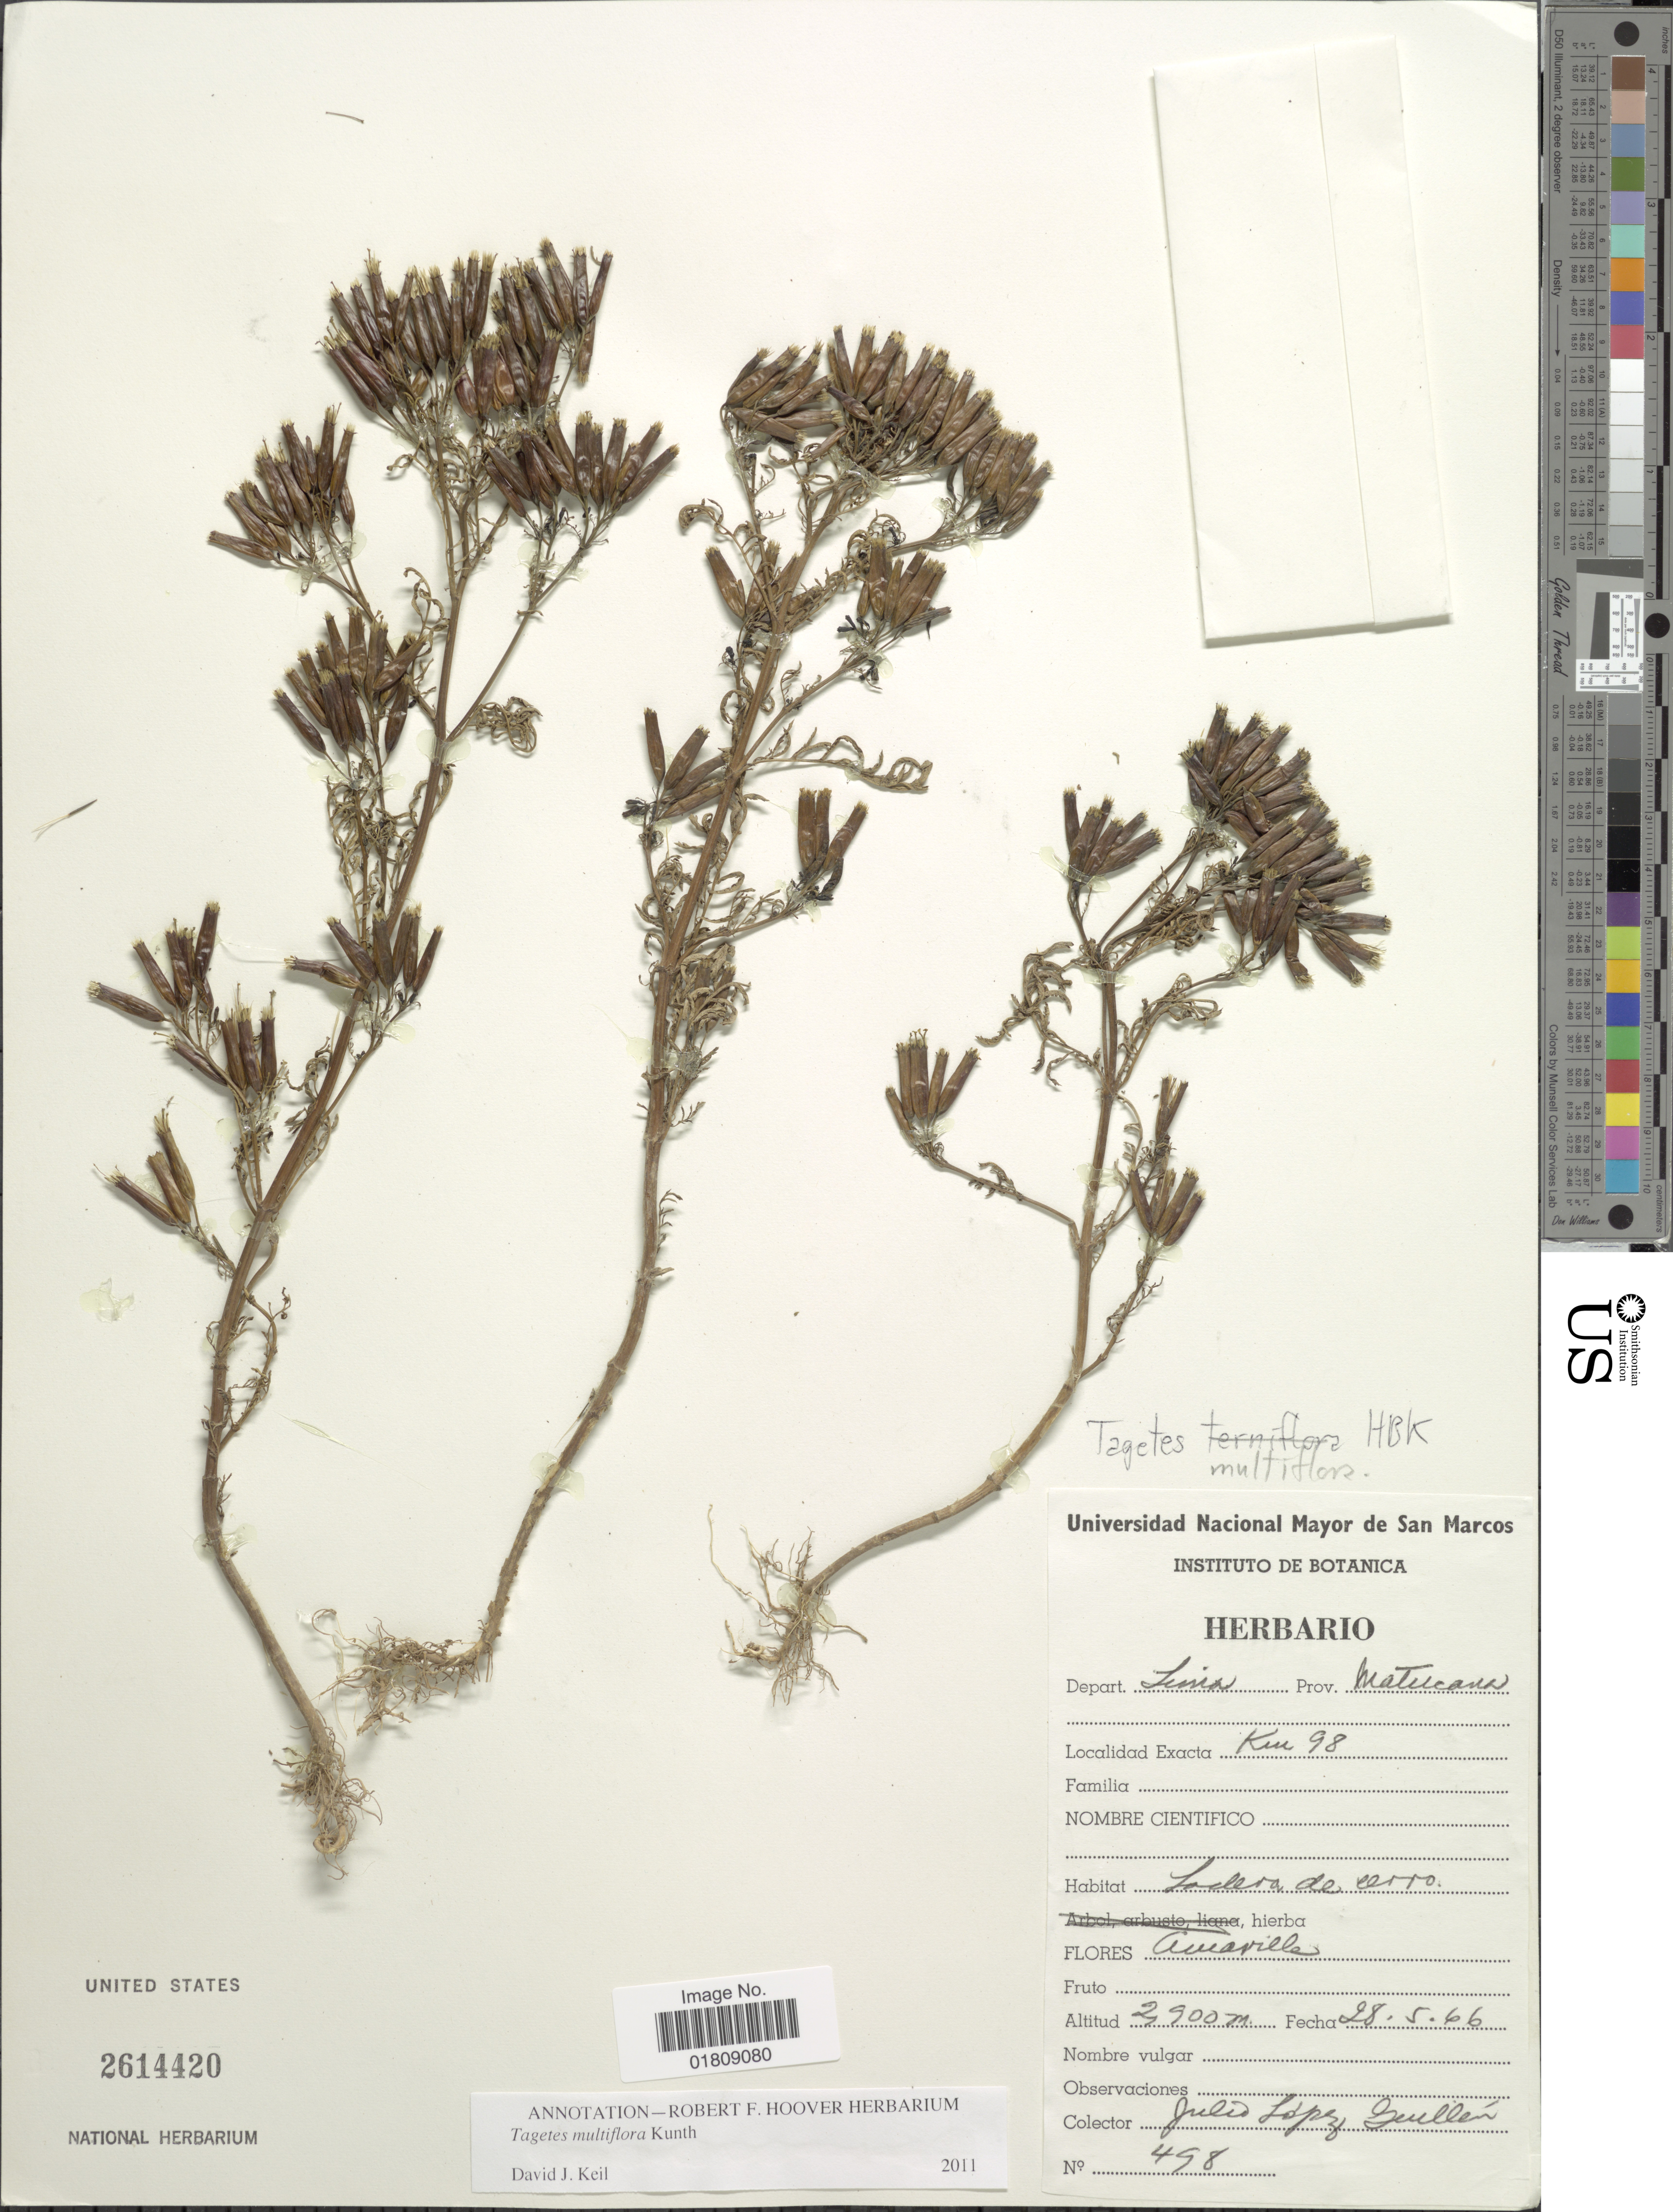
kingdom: Plantae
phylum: Tracheophyta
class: Magnoliopsida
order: Asterales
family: Asteraceae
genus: Tagetes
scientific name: Tagetes multiflora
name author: Kunth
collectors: J. López Guillén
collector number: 498*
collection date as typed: Transcribed d/m/y: 28/5/66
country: Peru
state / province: Lima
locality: Prov. Matucana, Ladera de Cerro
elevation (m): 2900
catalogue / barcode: US 2614420